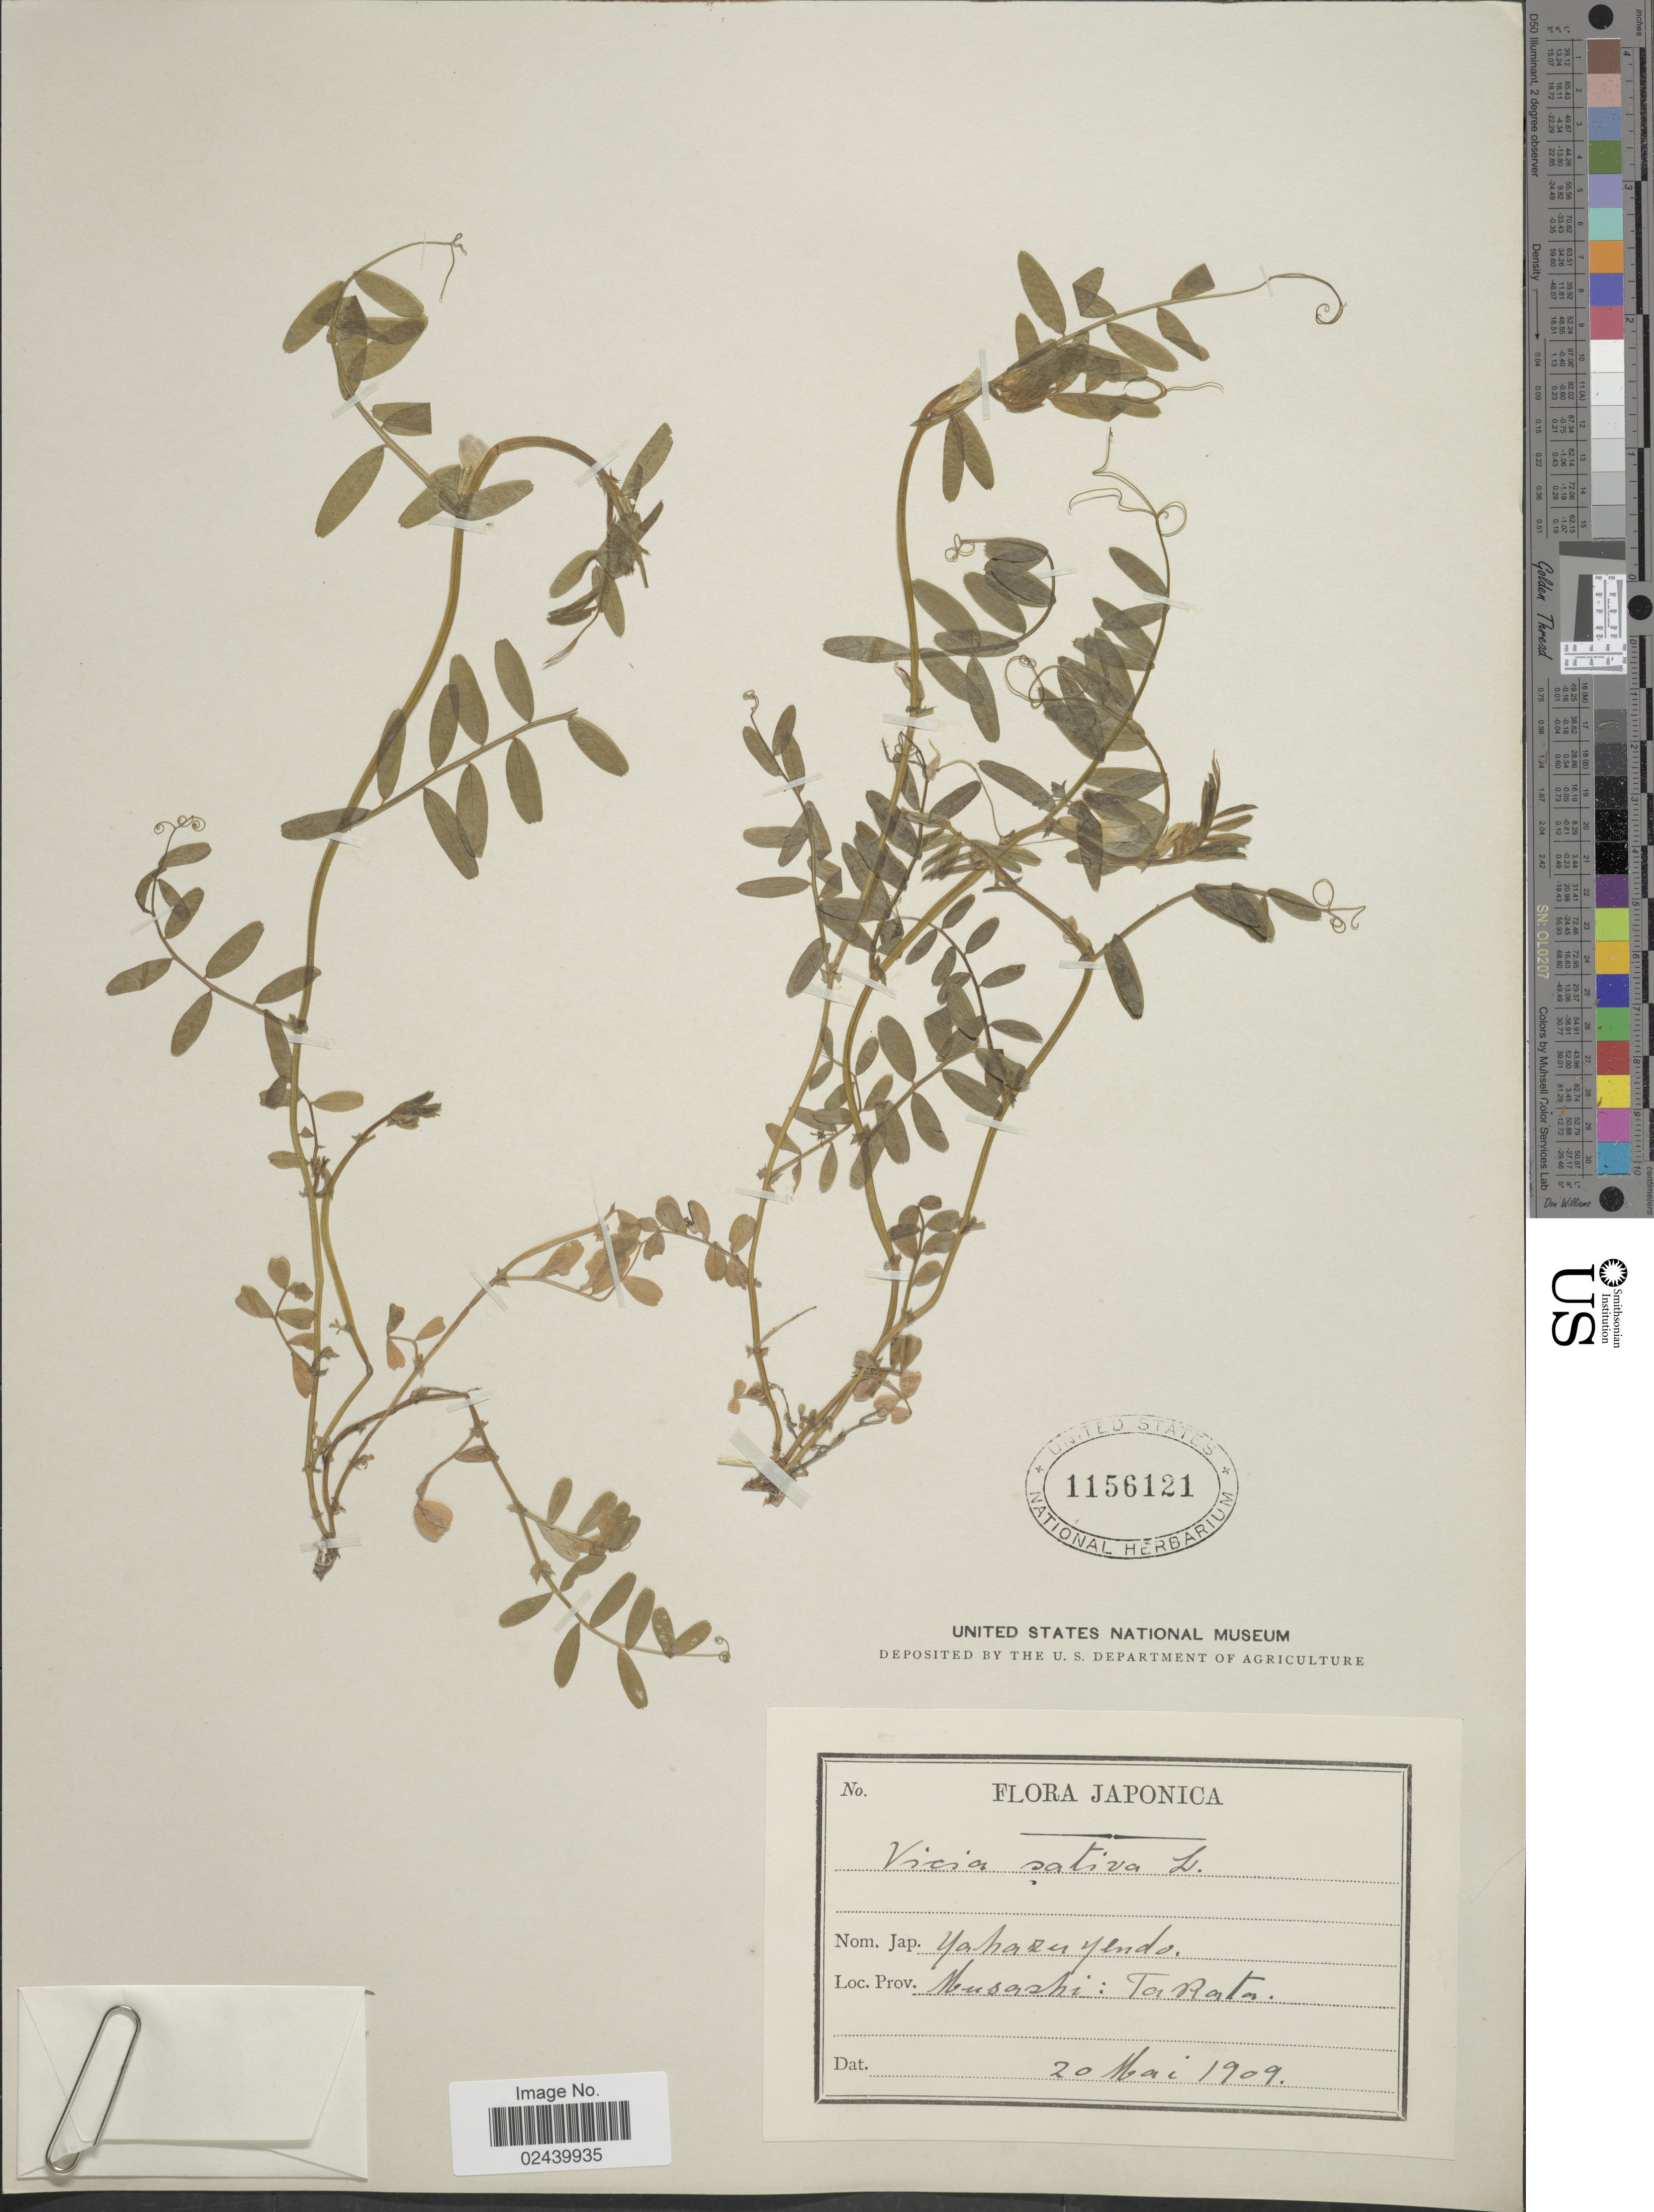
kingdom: Plantae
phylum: Tracheophyta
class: Magnoliopsida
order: Fabales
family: Fabaceae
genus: Vicia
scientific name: Vicia sativa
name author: L.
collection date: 1909-05-20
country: Japan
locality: Musashi: Takata.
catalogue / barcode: US 1156121